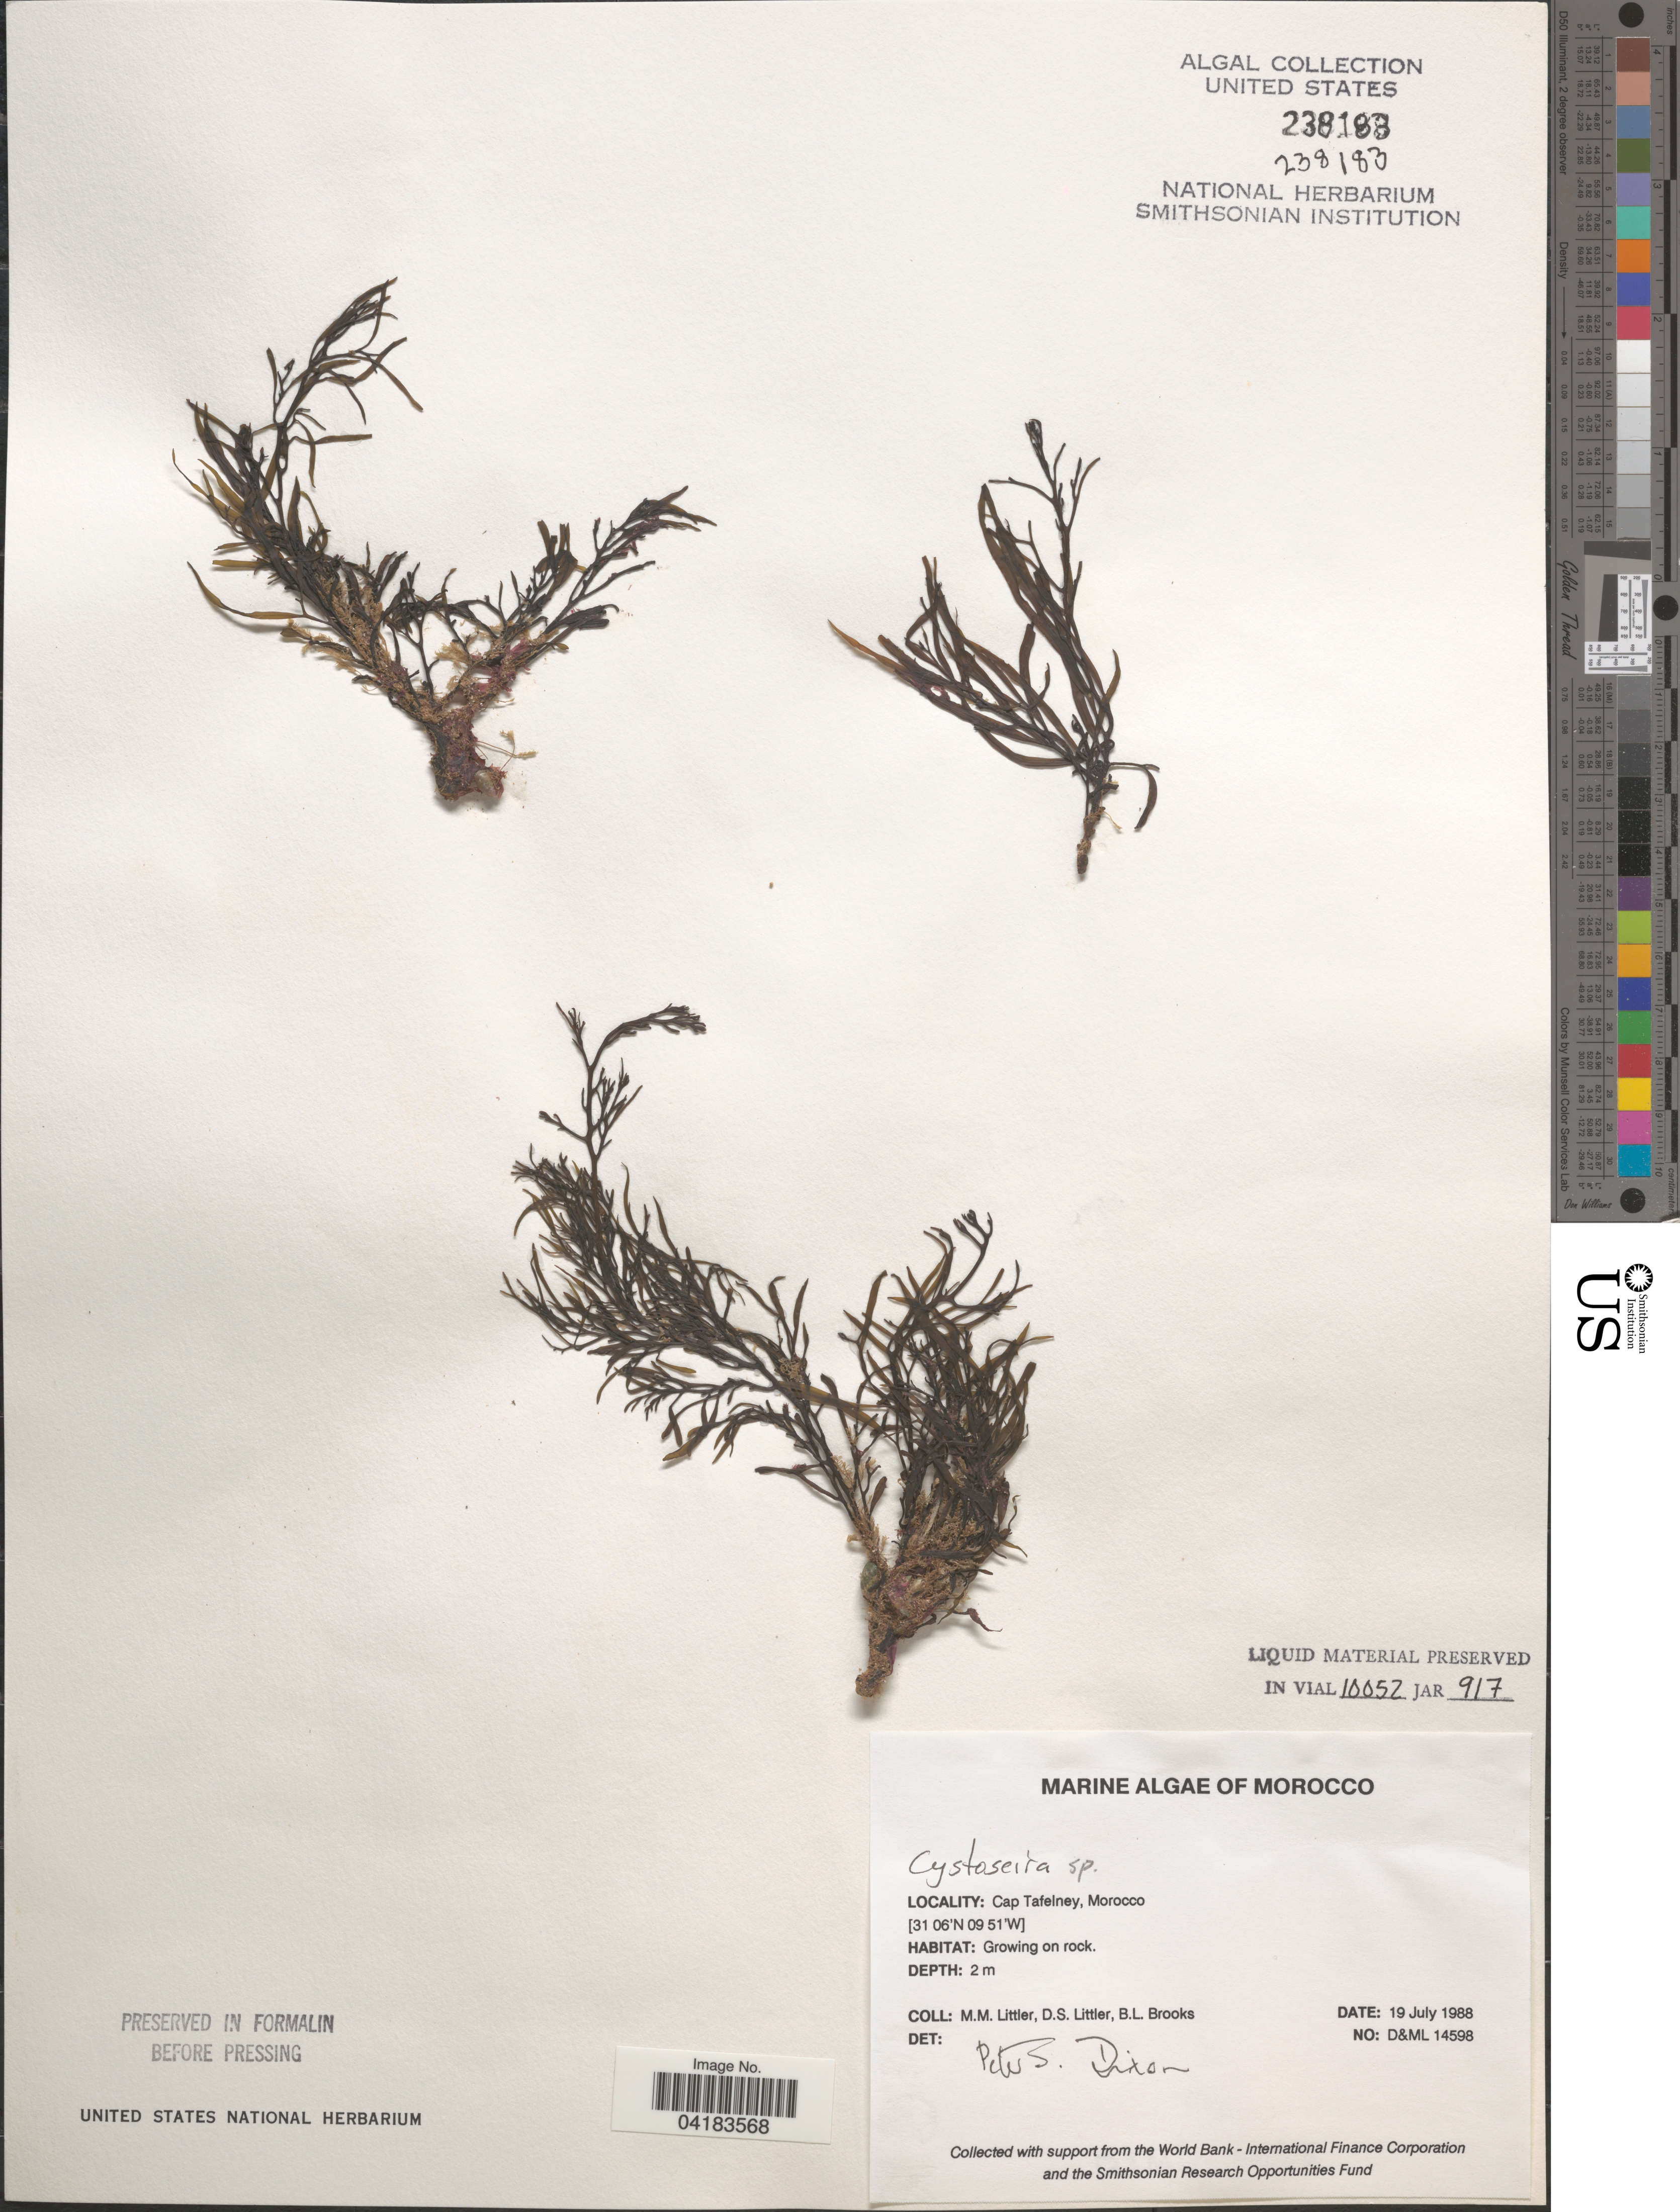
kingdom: Chromista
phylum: Ochrophyta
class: Phaeophyceae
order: Fucales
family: Sargassaceae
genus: Cystoseira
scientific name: Cystoseira sp.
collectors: D. S. Littler & B. Brooks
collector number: D&ML14598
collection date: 1988-07-19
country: Morocco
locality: Cap Tafelney.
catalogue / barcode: US 238183